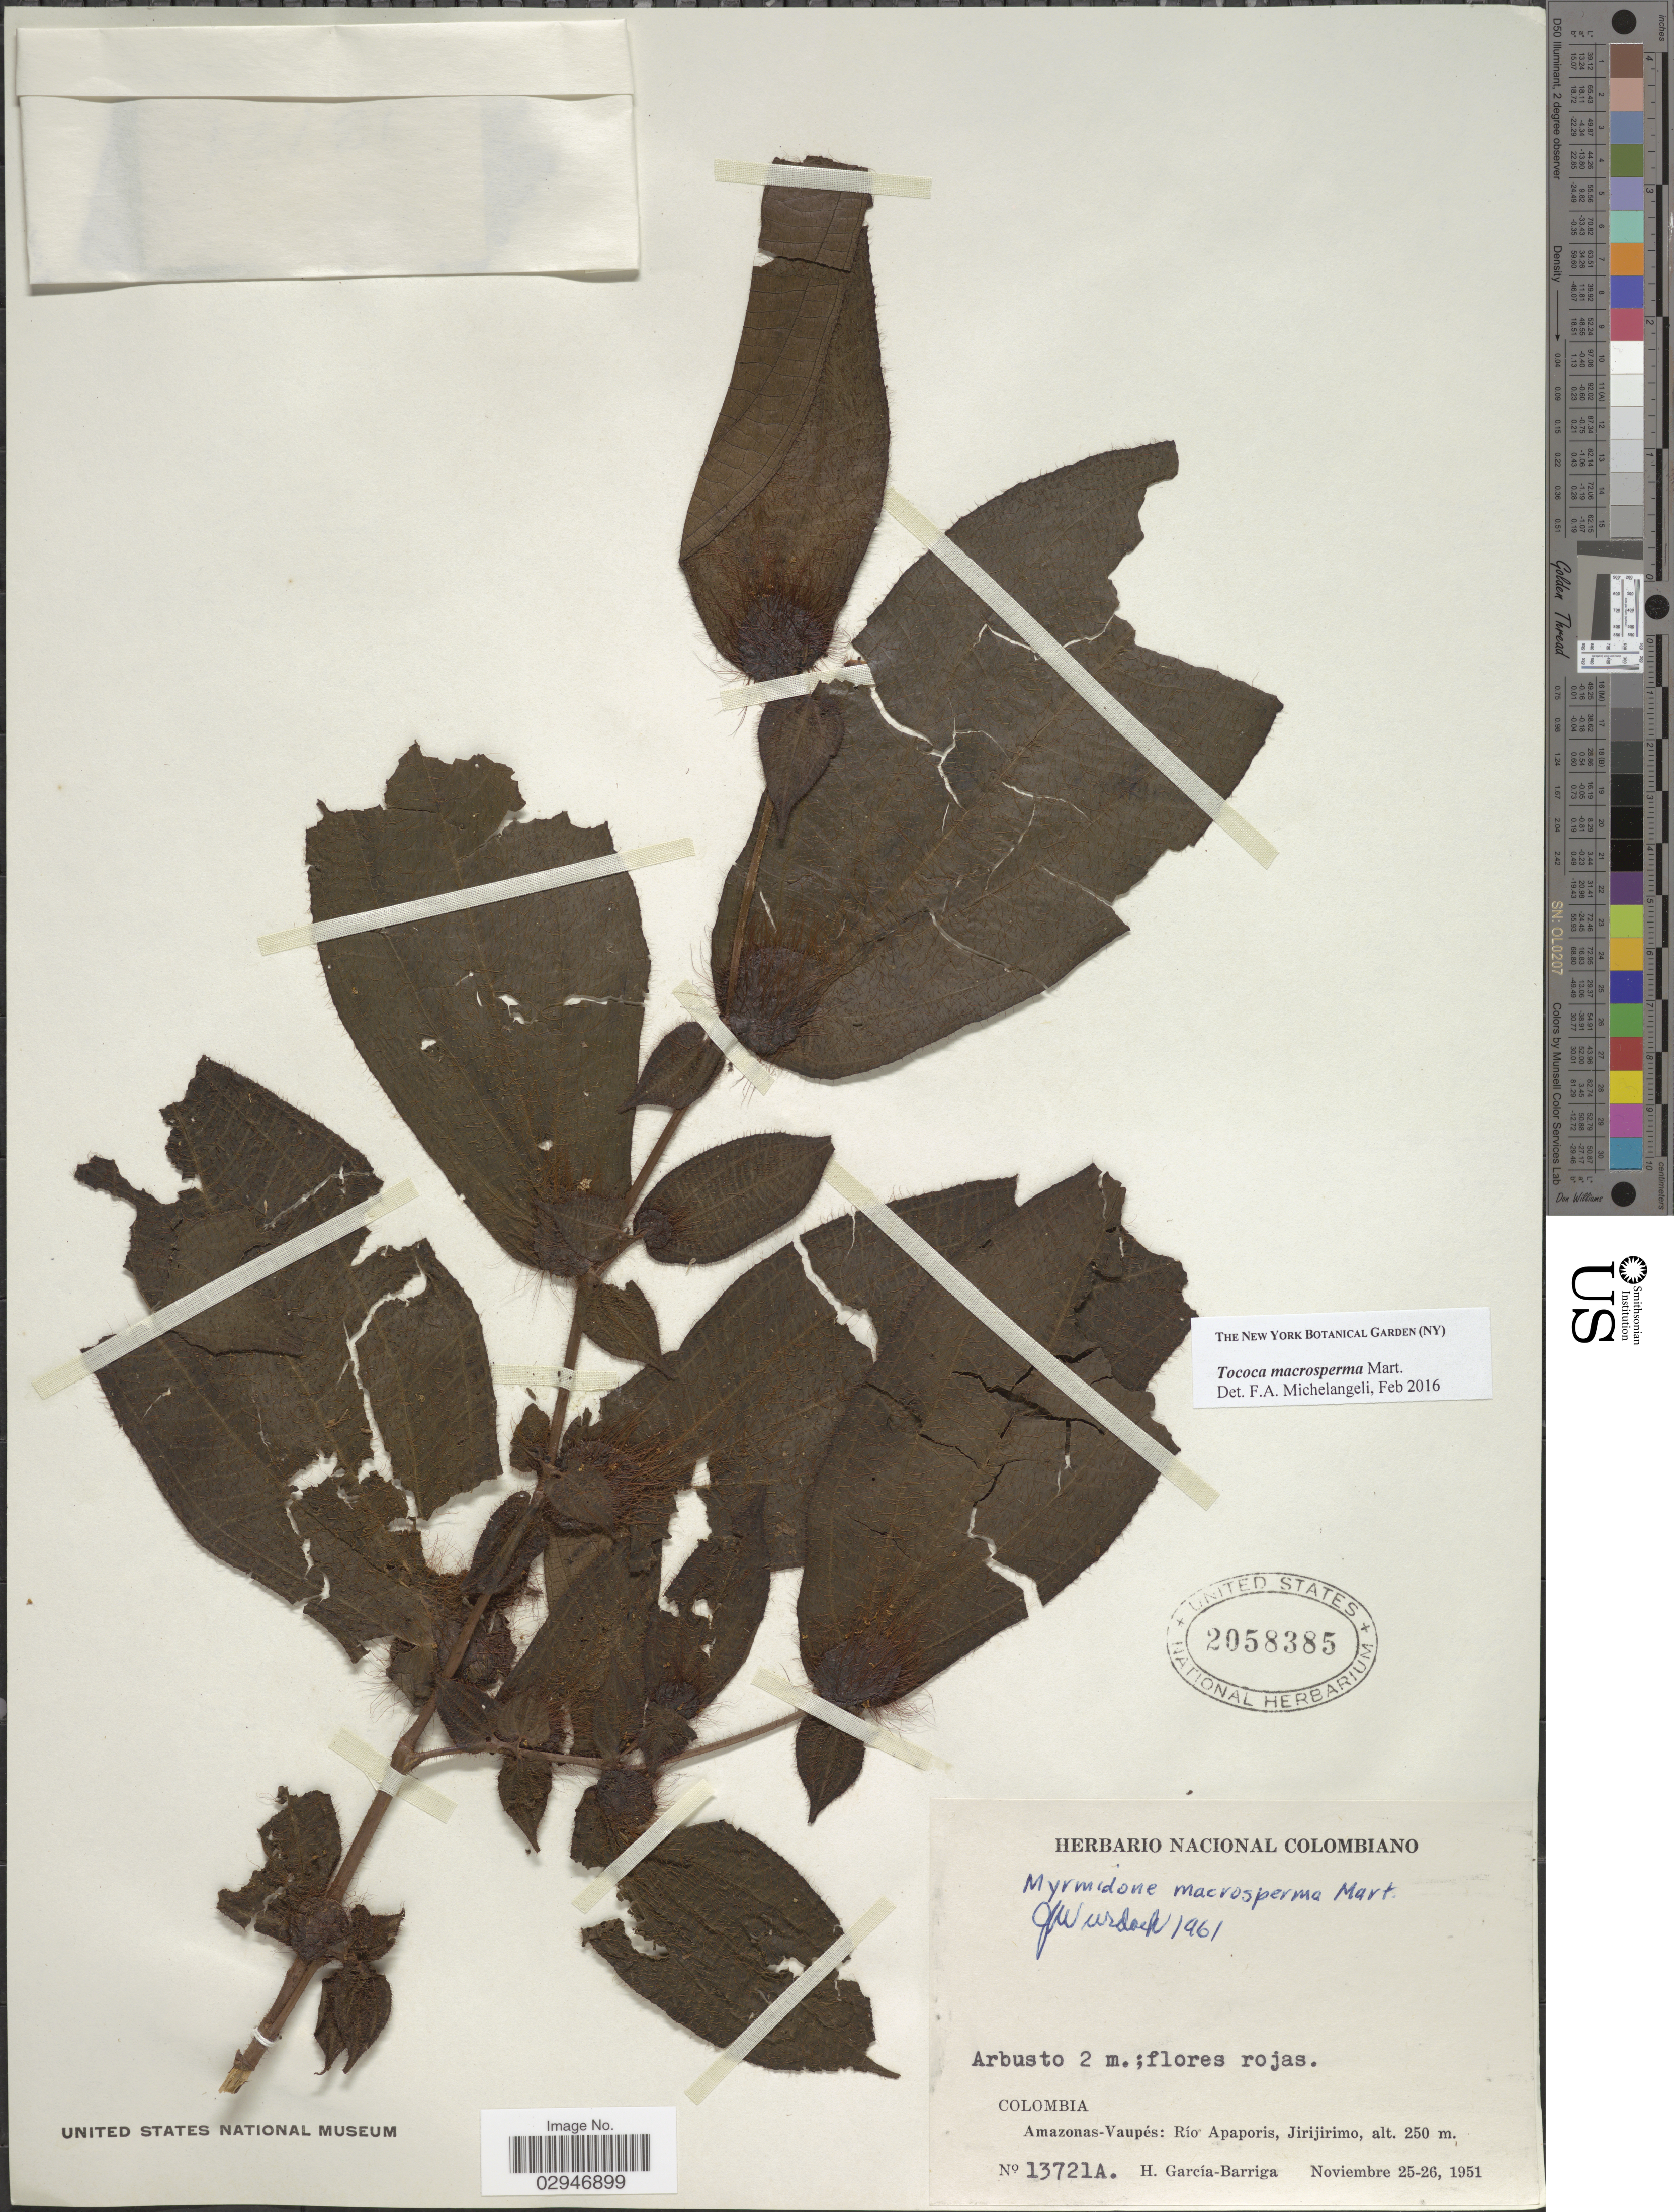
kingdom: Plantae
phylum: Tracheophyta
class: Magnoliopsida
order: Myrtales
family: Melastomataceae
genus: Tococa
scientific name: Tococa macrosperma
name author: Mart.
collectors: H. García Barriga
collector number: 13721A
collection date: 1951-11-25/1951-11-26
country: Colombia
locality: Amazonas-Vaupés: Río Apaporis, Jirijirimo.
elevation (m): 250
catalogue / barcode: US 2058385